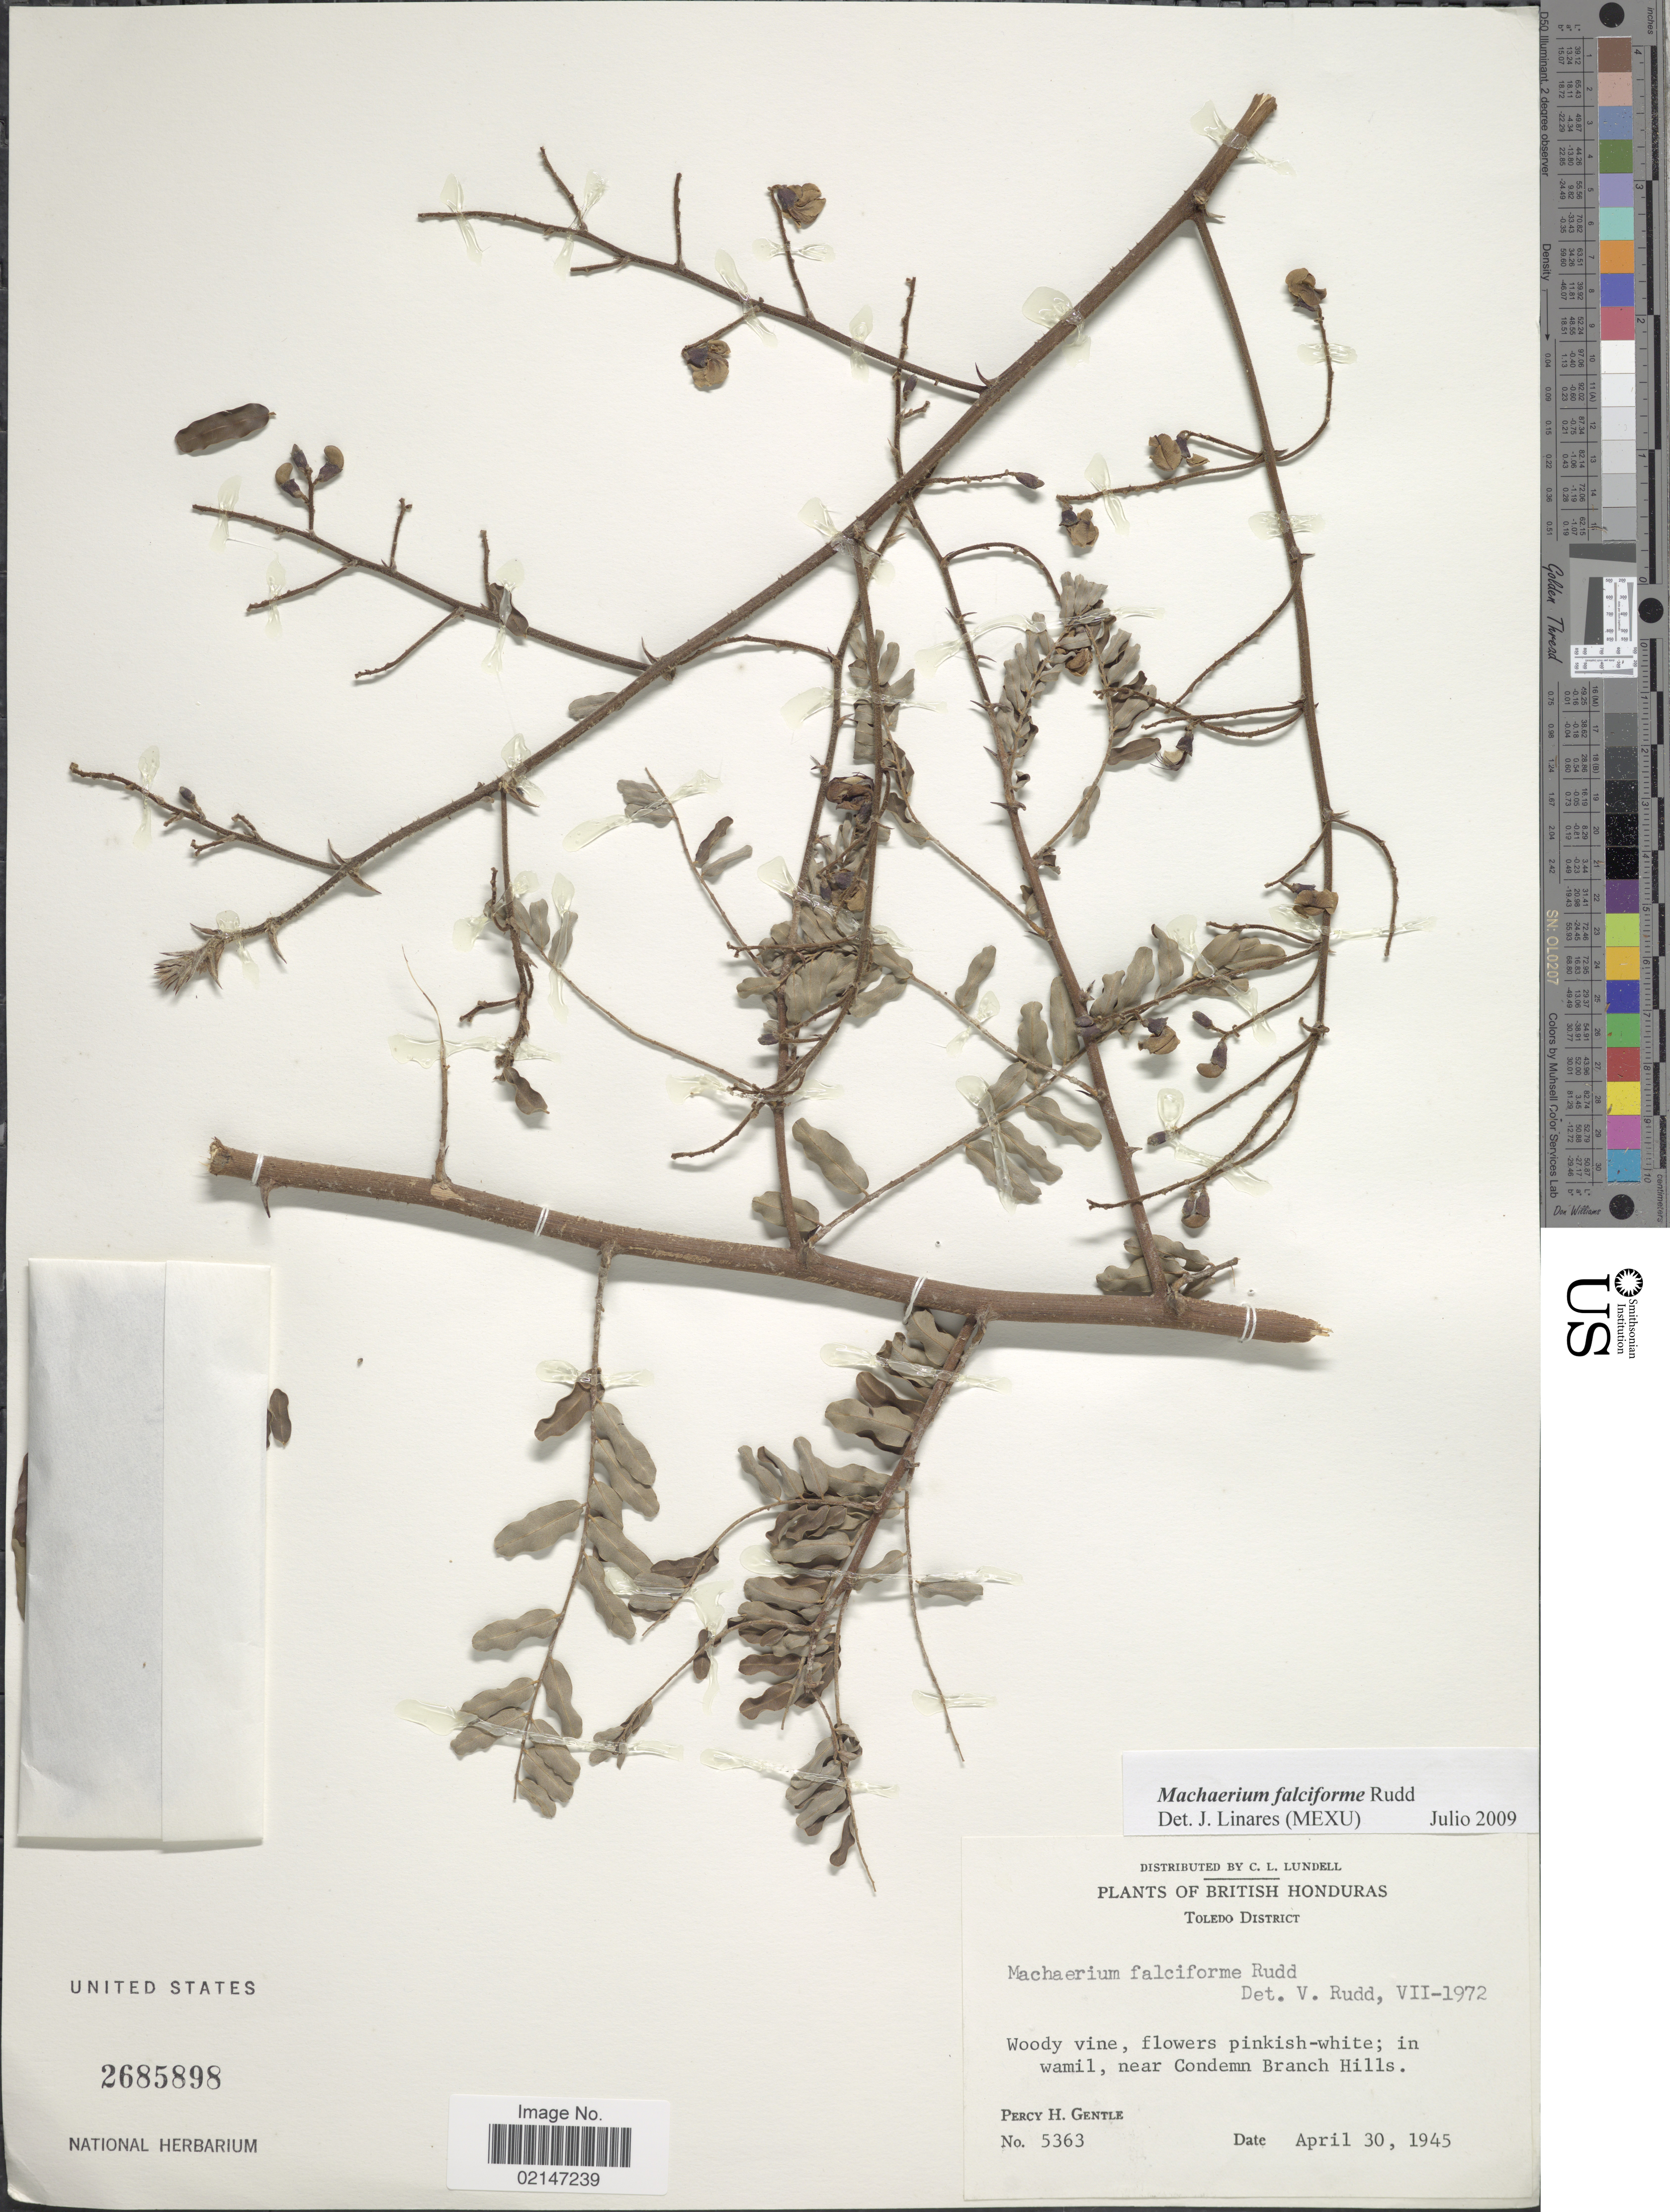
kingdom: Plantae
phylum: Tracheophyta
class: Magnoliopsida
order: Fabales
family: Fabaceae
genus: Machaerium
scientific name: Machaerium falciforme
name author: Rudd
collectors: P. H. Gentle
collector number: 5363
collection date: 1945-04-30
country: Belize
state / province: Toledo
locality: British Honduras, Toledo District, Woody vine, in wamil, near Condemn Branch Hills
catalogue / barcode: US 2685898